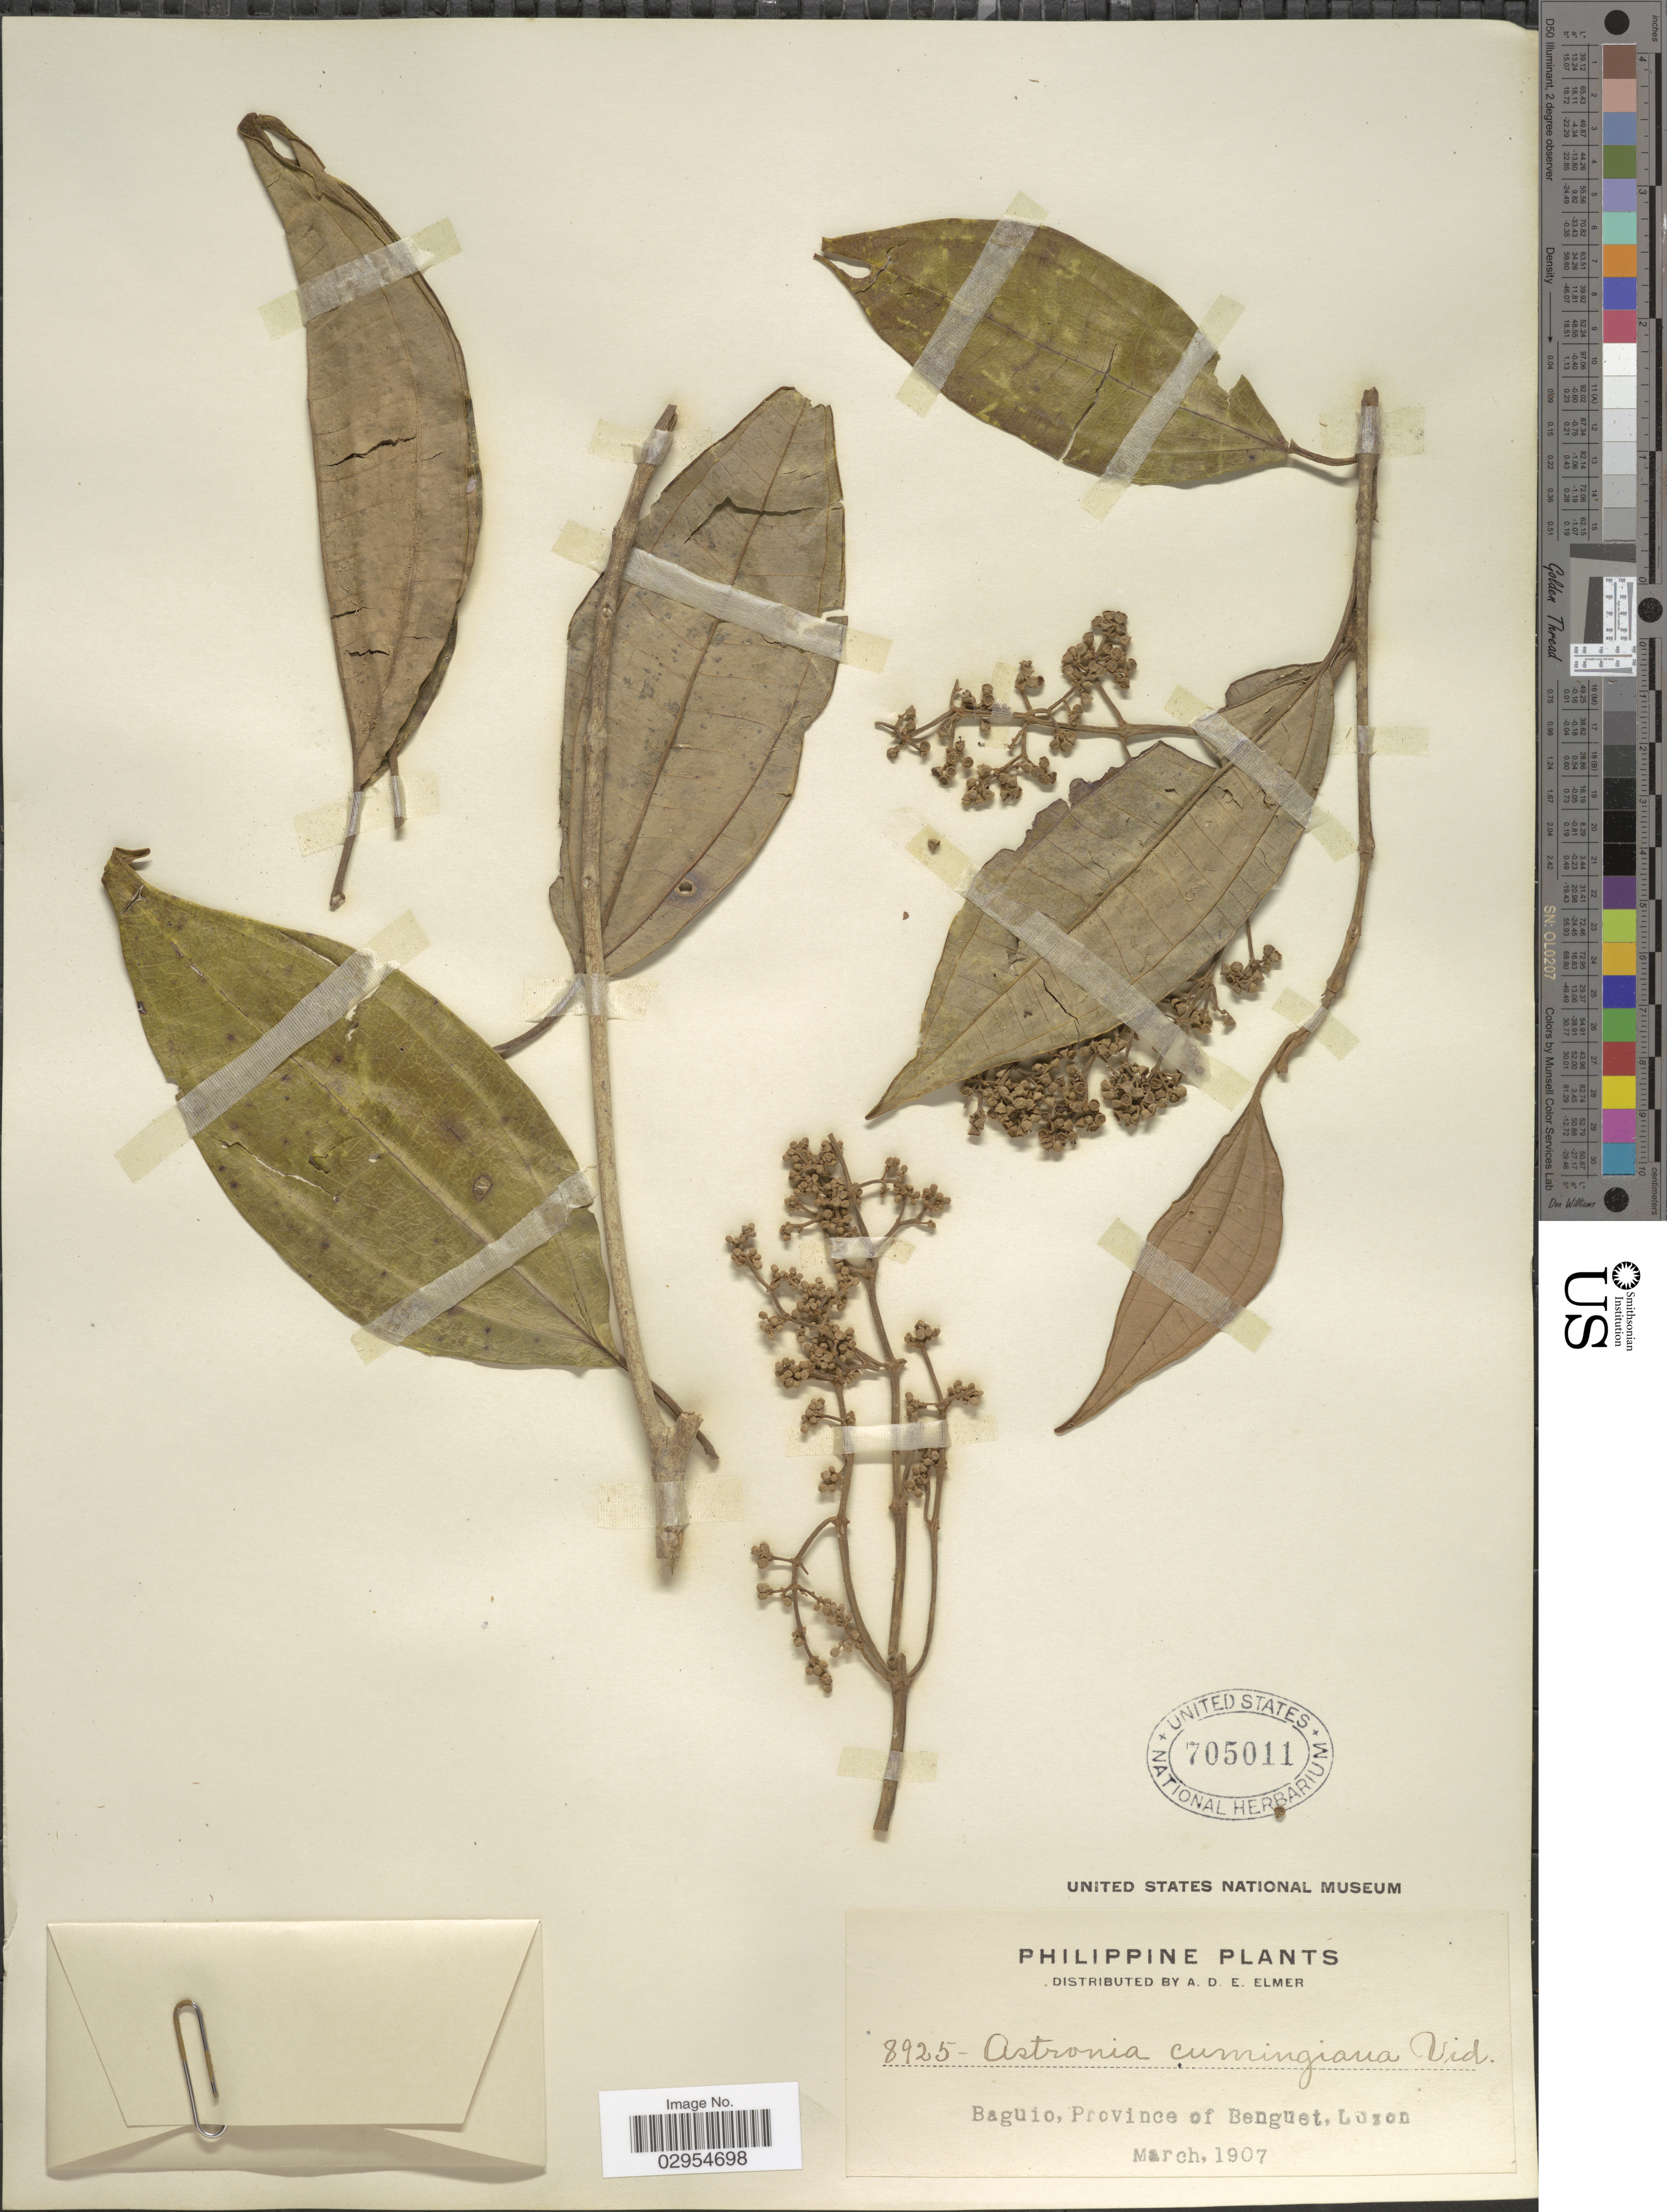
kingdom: Plantae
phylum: Tracheophyta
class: Magnoliopsida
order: Myrtales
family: Melastomataceae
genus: Astronia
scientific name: Astronia rolfei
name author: S. Vidal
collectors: A. D. E. Elmer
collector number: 8925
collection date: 1907-03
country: Philippines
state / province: Cordillera (Administrative Region)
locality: Baguio, Province of Benguet, Luzon.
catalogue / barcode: US 705011